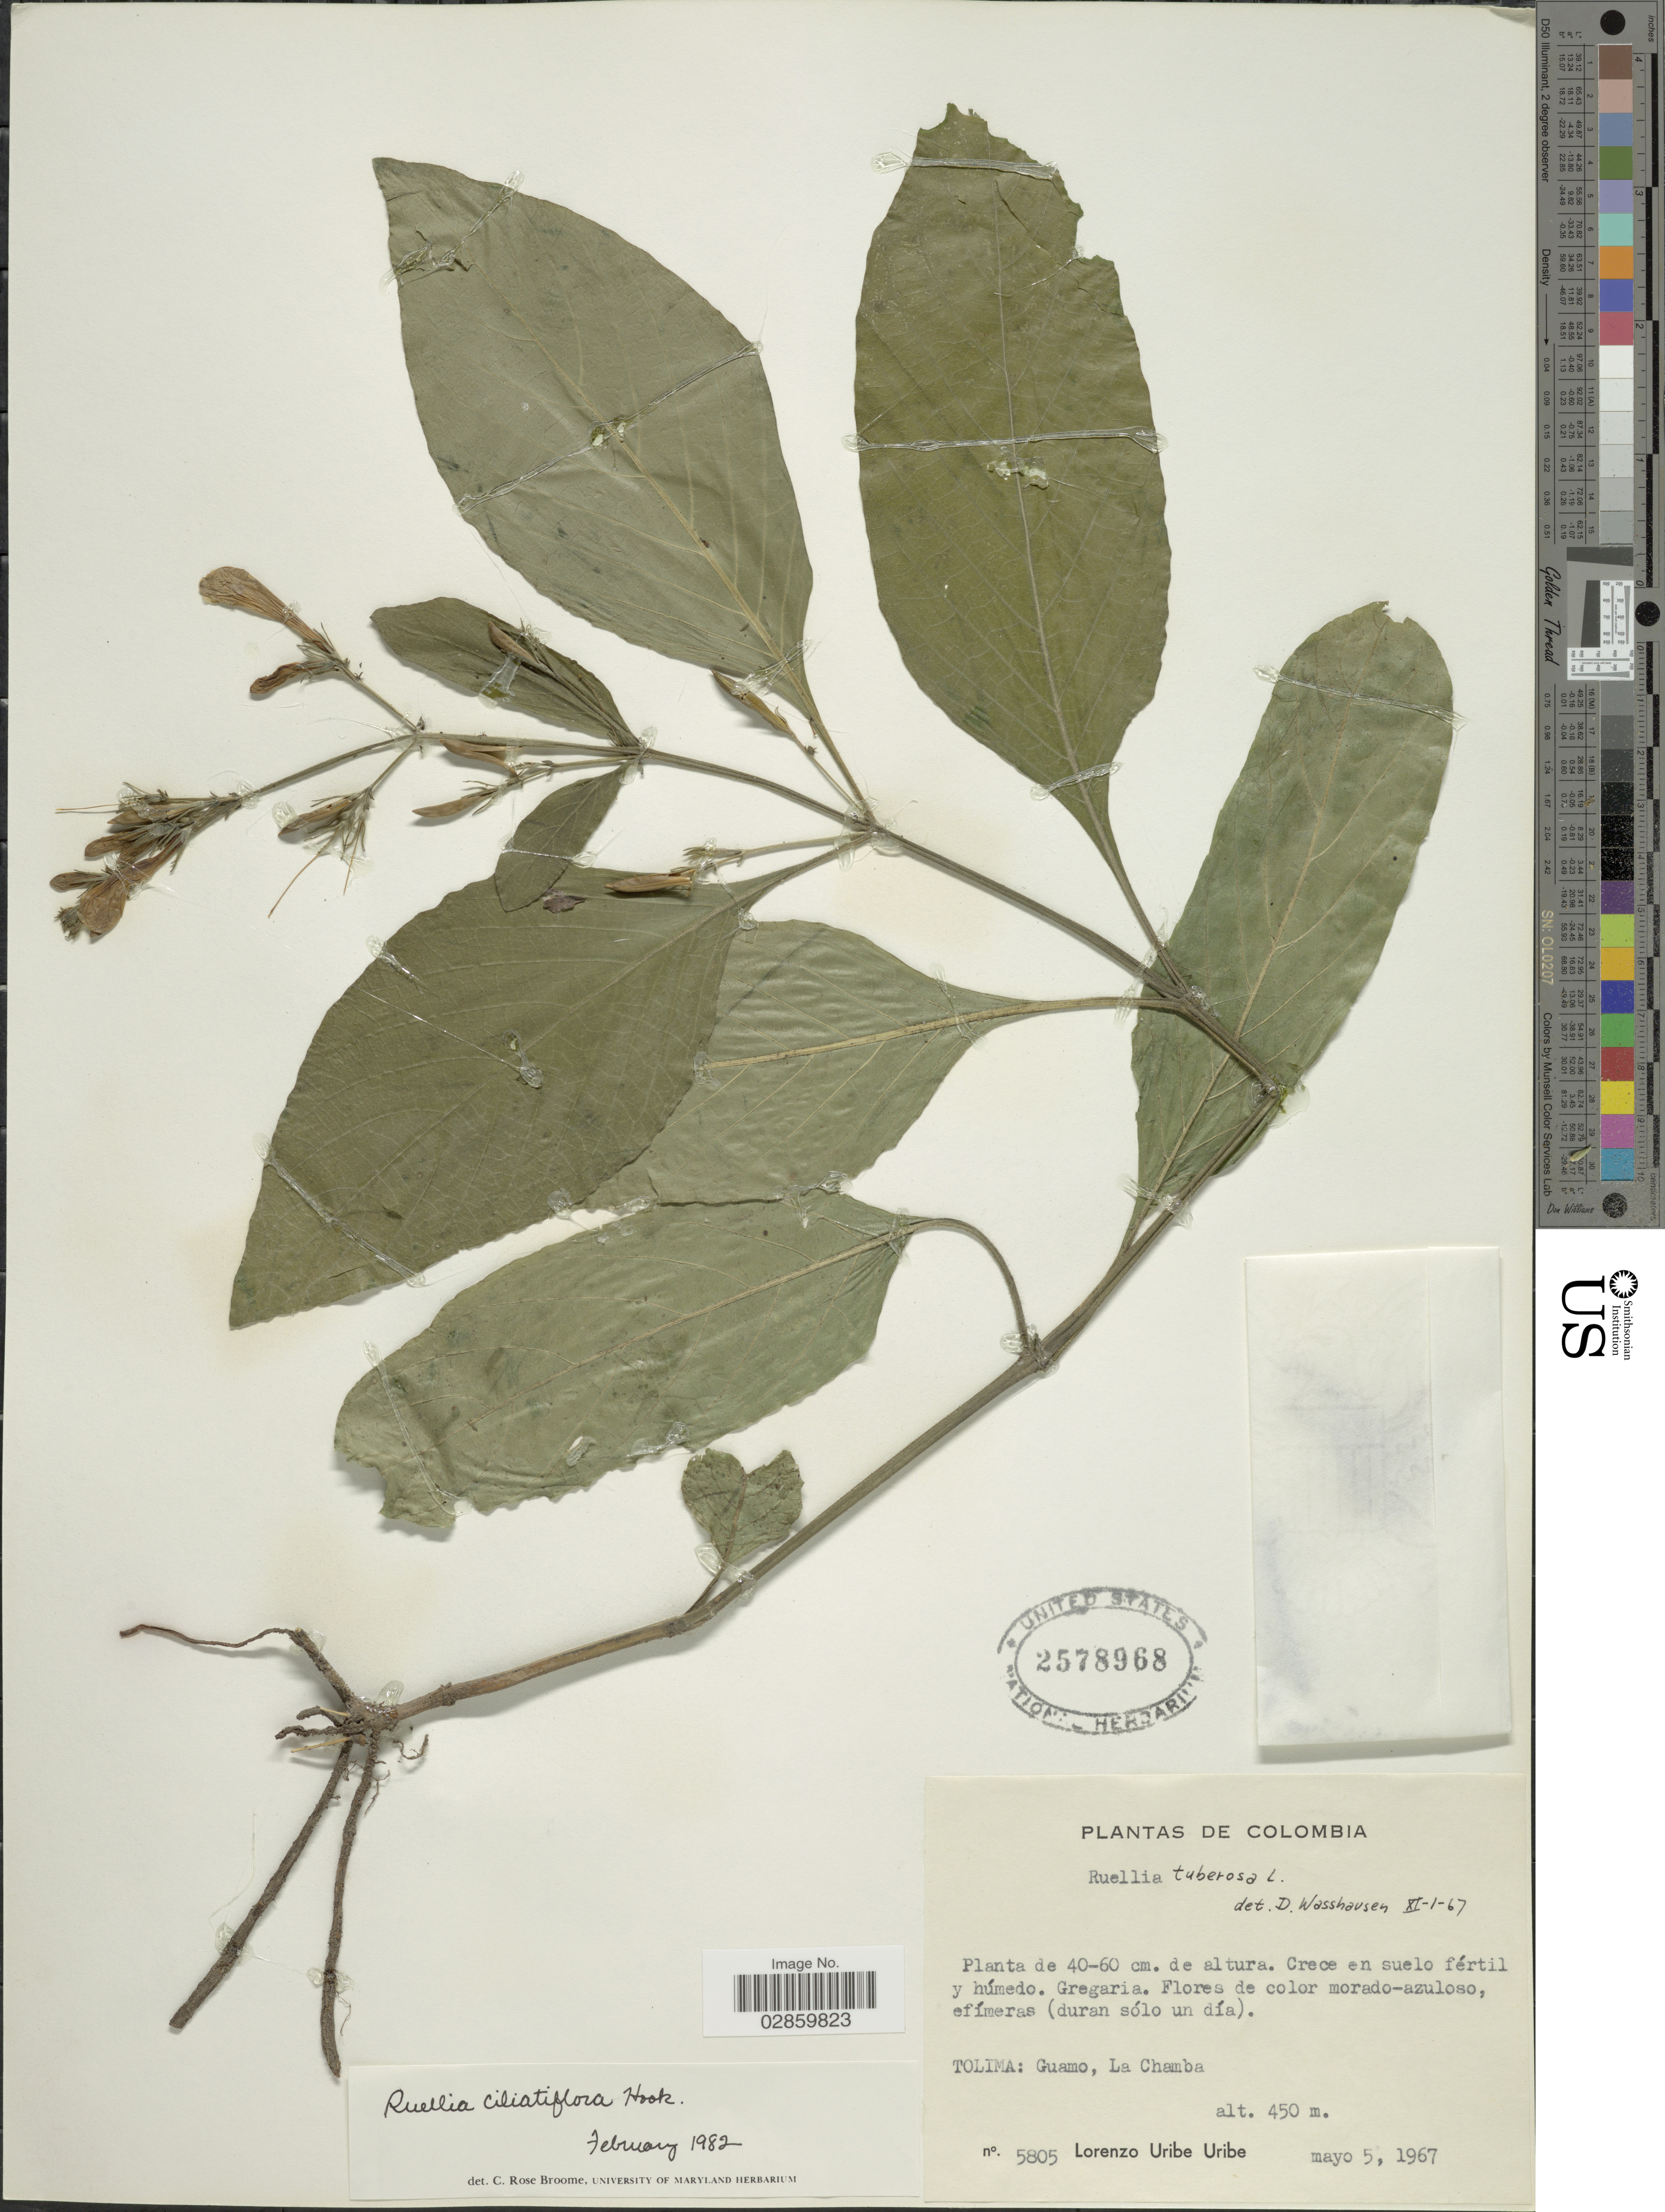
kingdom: Plantae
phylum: Tracheophyta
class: Magnoliopsida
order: Lamiales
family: Acanthaceae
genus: Ruellia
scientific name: Ruellia ciliatiflora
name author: Hook.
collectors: L. Uribe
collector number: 5805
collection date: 1967-05-05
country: Colombia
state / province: Tolima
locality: Guamo, La Chamba.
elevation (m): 450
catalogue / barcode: US 2578968